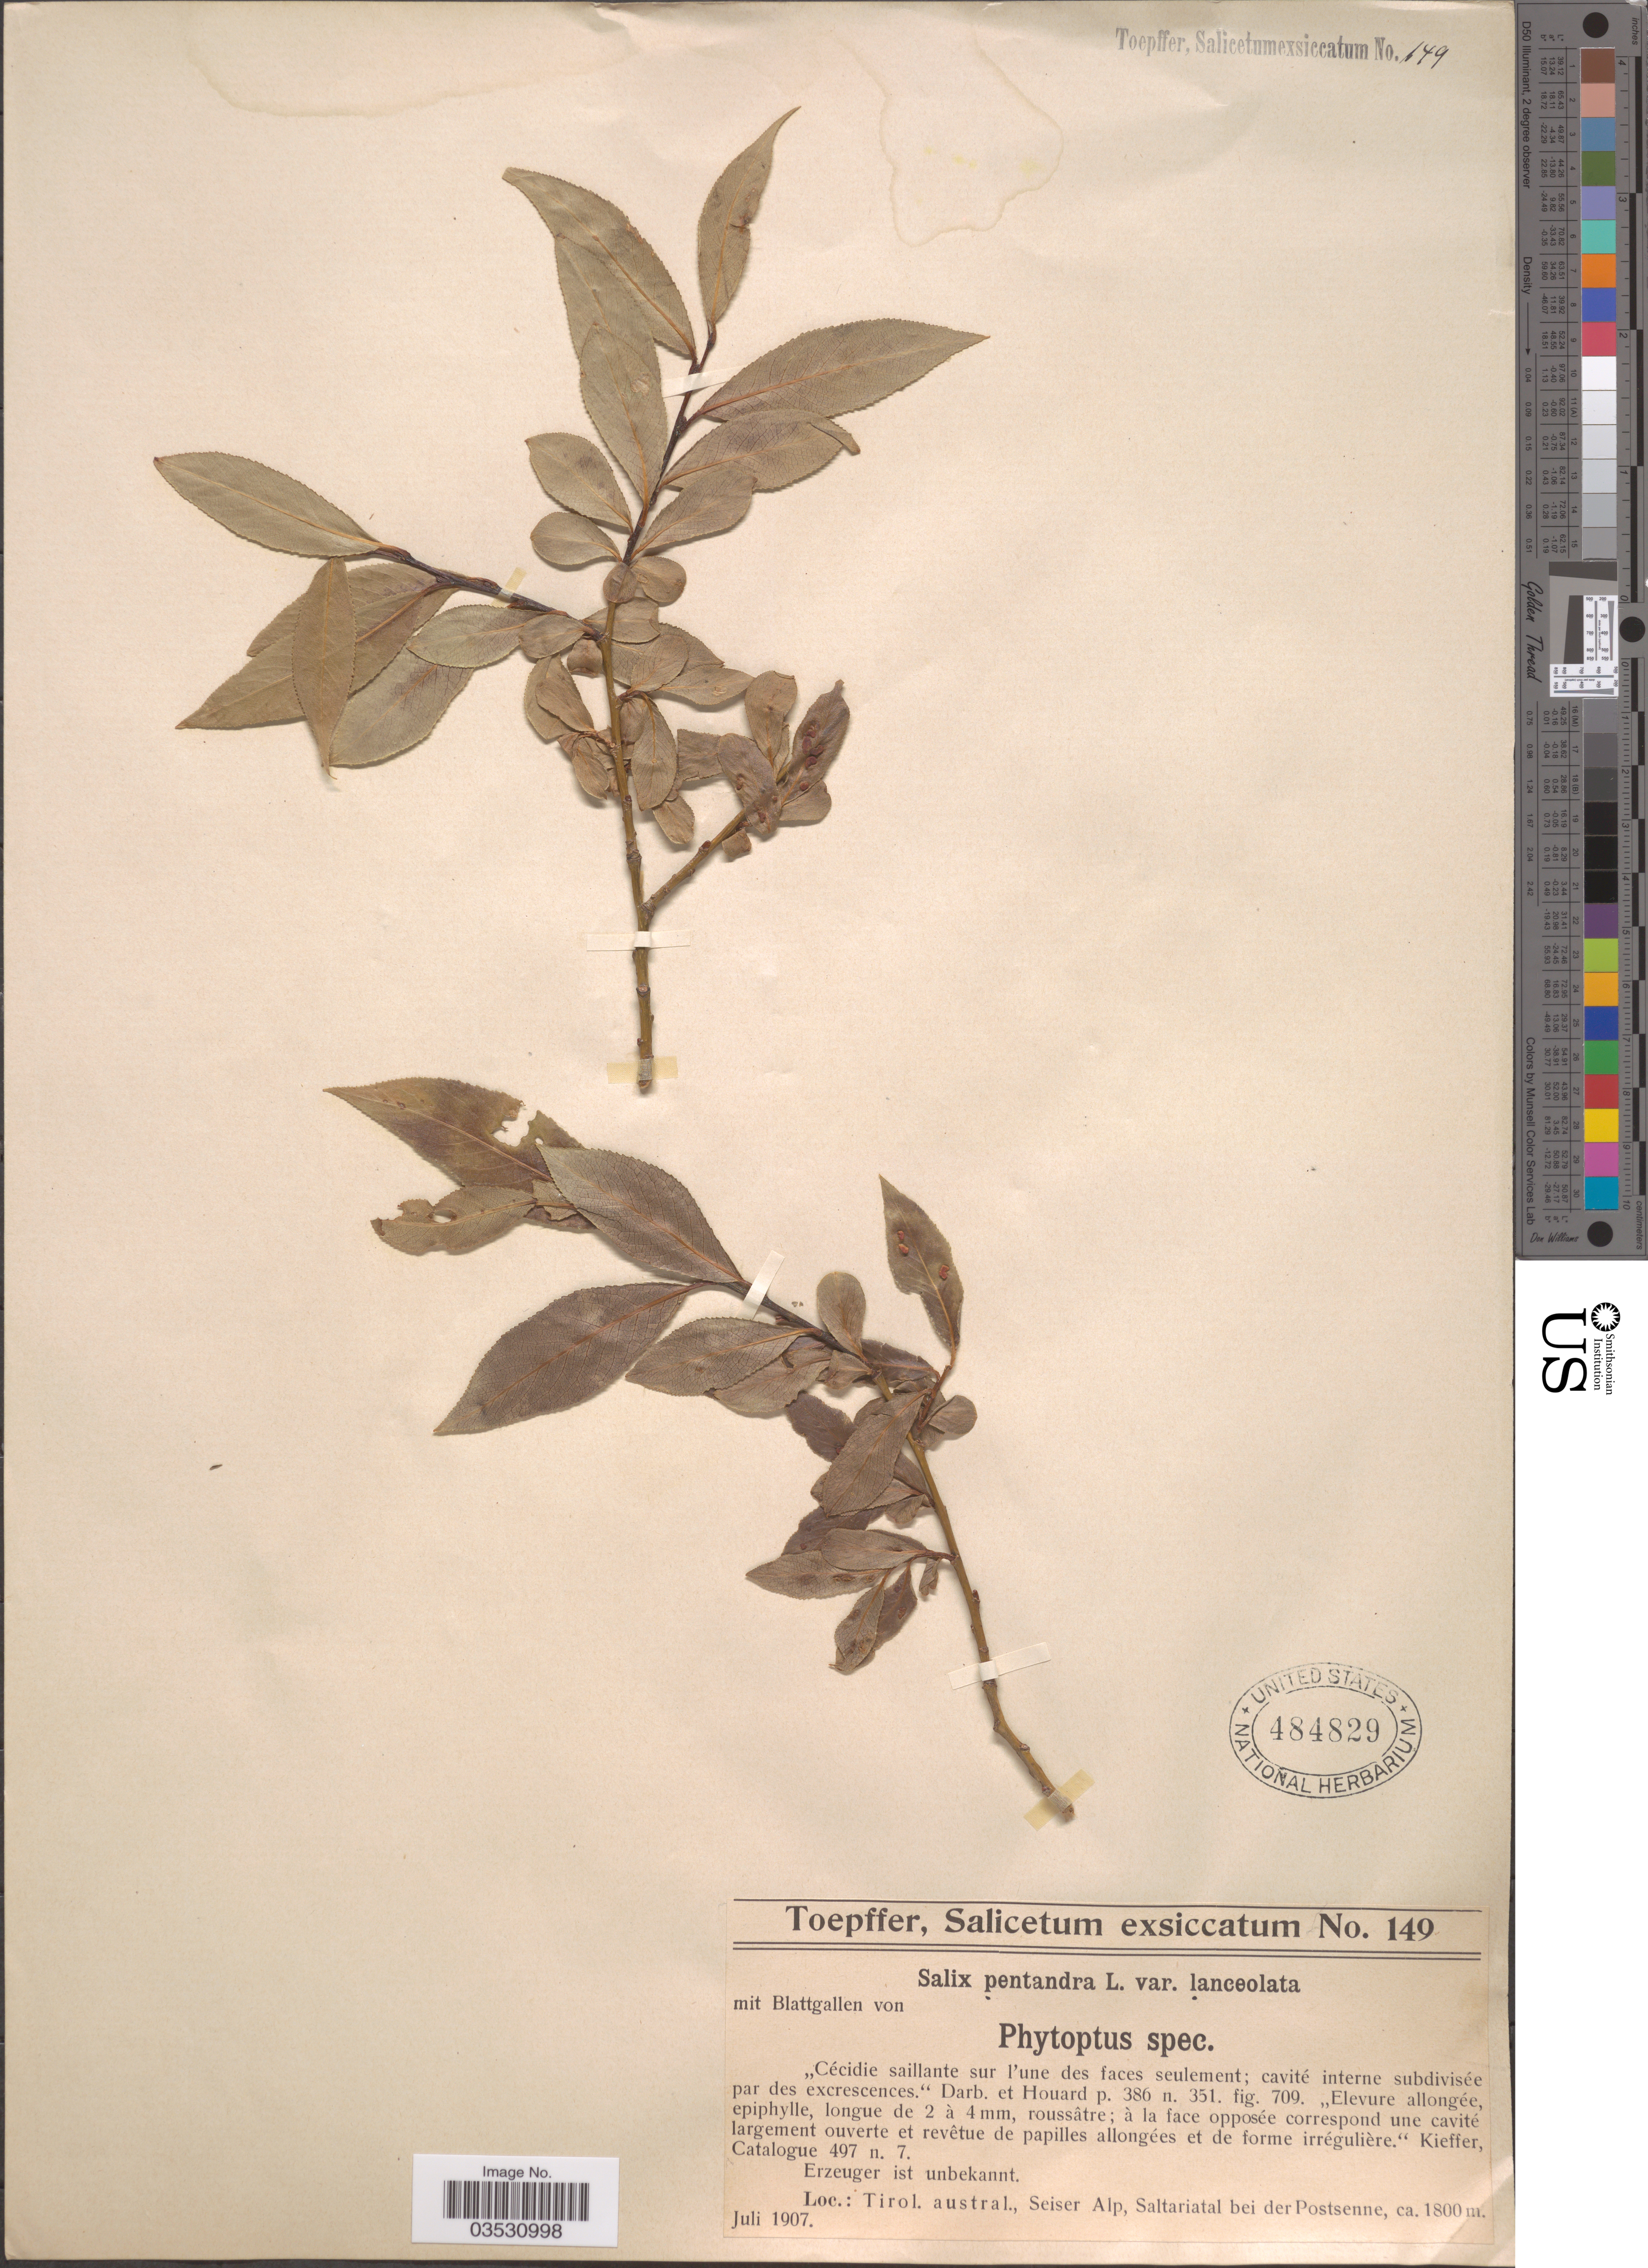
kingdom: Plantae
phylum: Tracheophyta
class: Magnoliopsida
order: Malpighiales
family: Salicaceae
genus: Salix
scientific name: Salix pentandra var. lanceolata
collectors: A. Toepffer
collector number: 149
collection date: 1907-07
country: Austria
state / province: Styria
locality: Austral., Seiser Alp, Saltariatal bei der Postsenne.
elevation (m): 1800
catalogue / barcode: US 484829